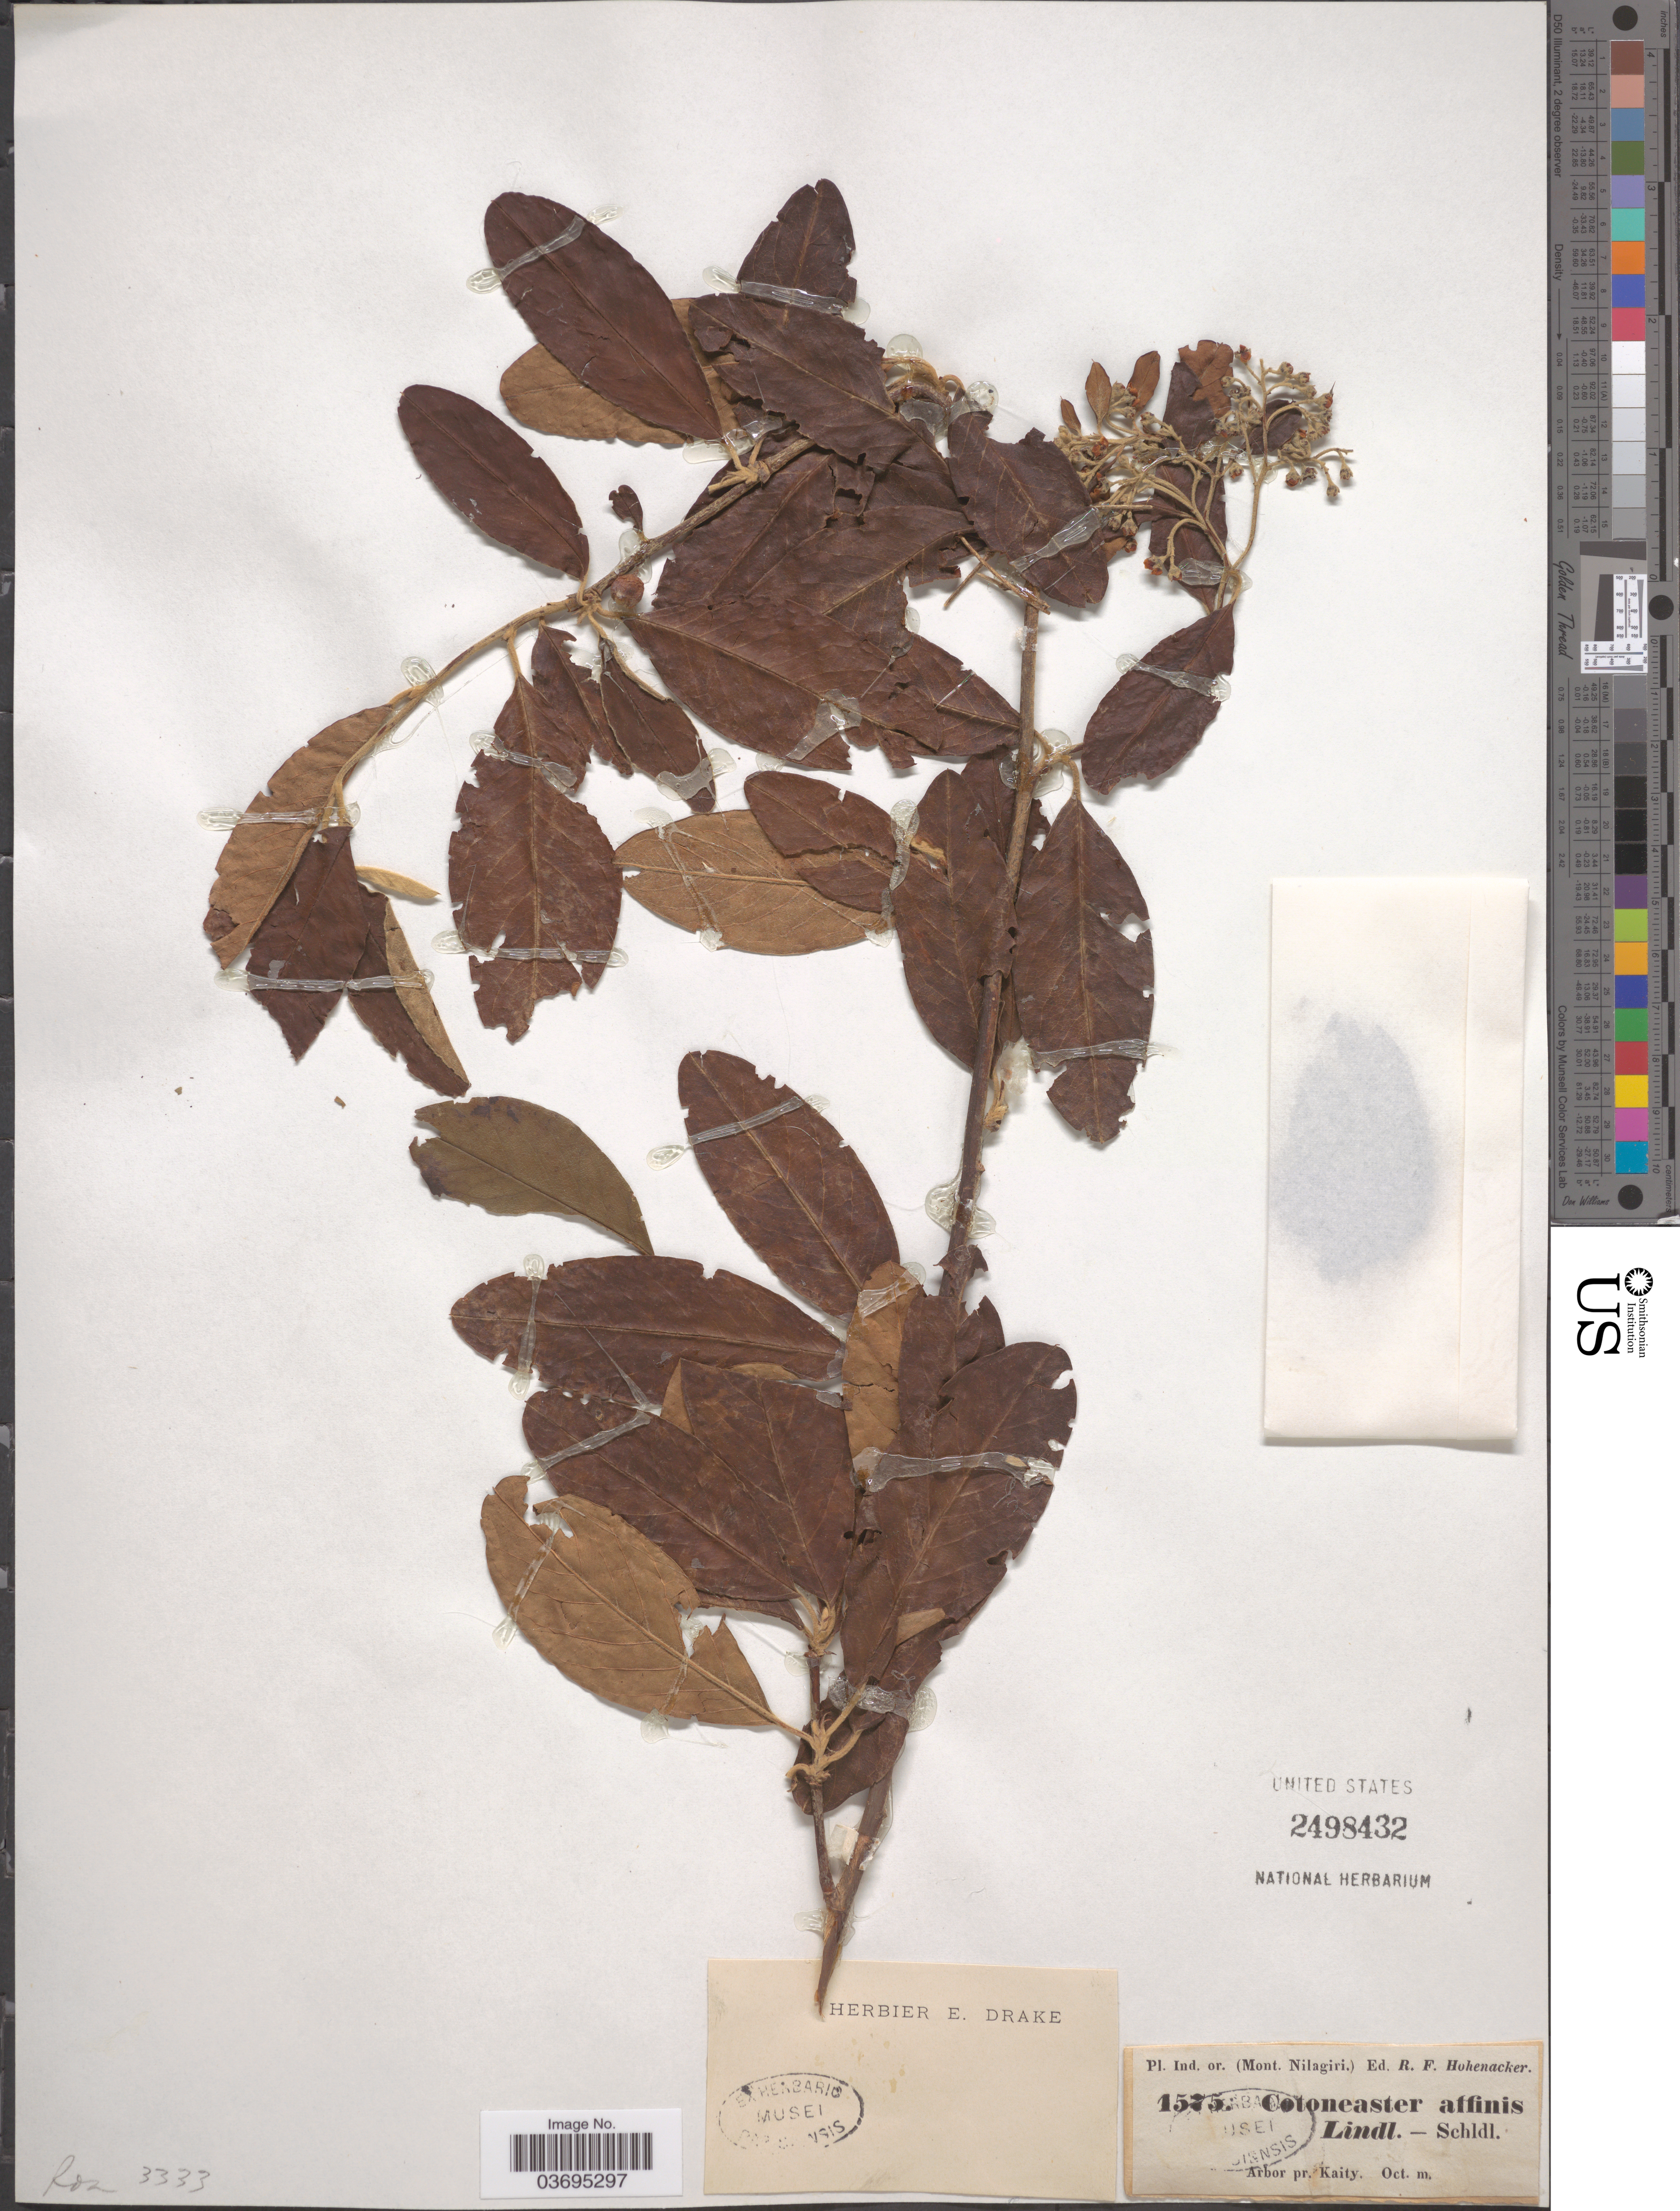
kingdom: Plantae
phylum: Tracheophyta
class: Magnoliopsida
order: Rosales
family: Rosaceae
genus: Cotoneaster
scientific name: Cotoneaster affinis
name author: Lindl.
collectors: R. F. Hohenacker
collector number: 1575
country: India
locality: Pl. Ind. or. (Mont. Nilagiri.) Arbor pr. Kaity.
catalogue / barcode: US 2498432